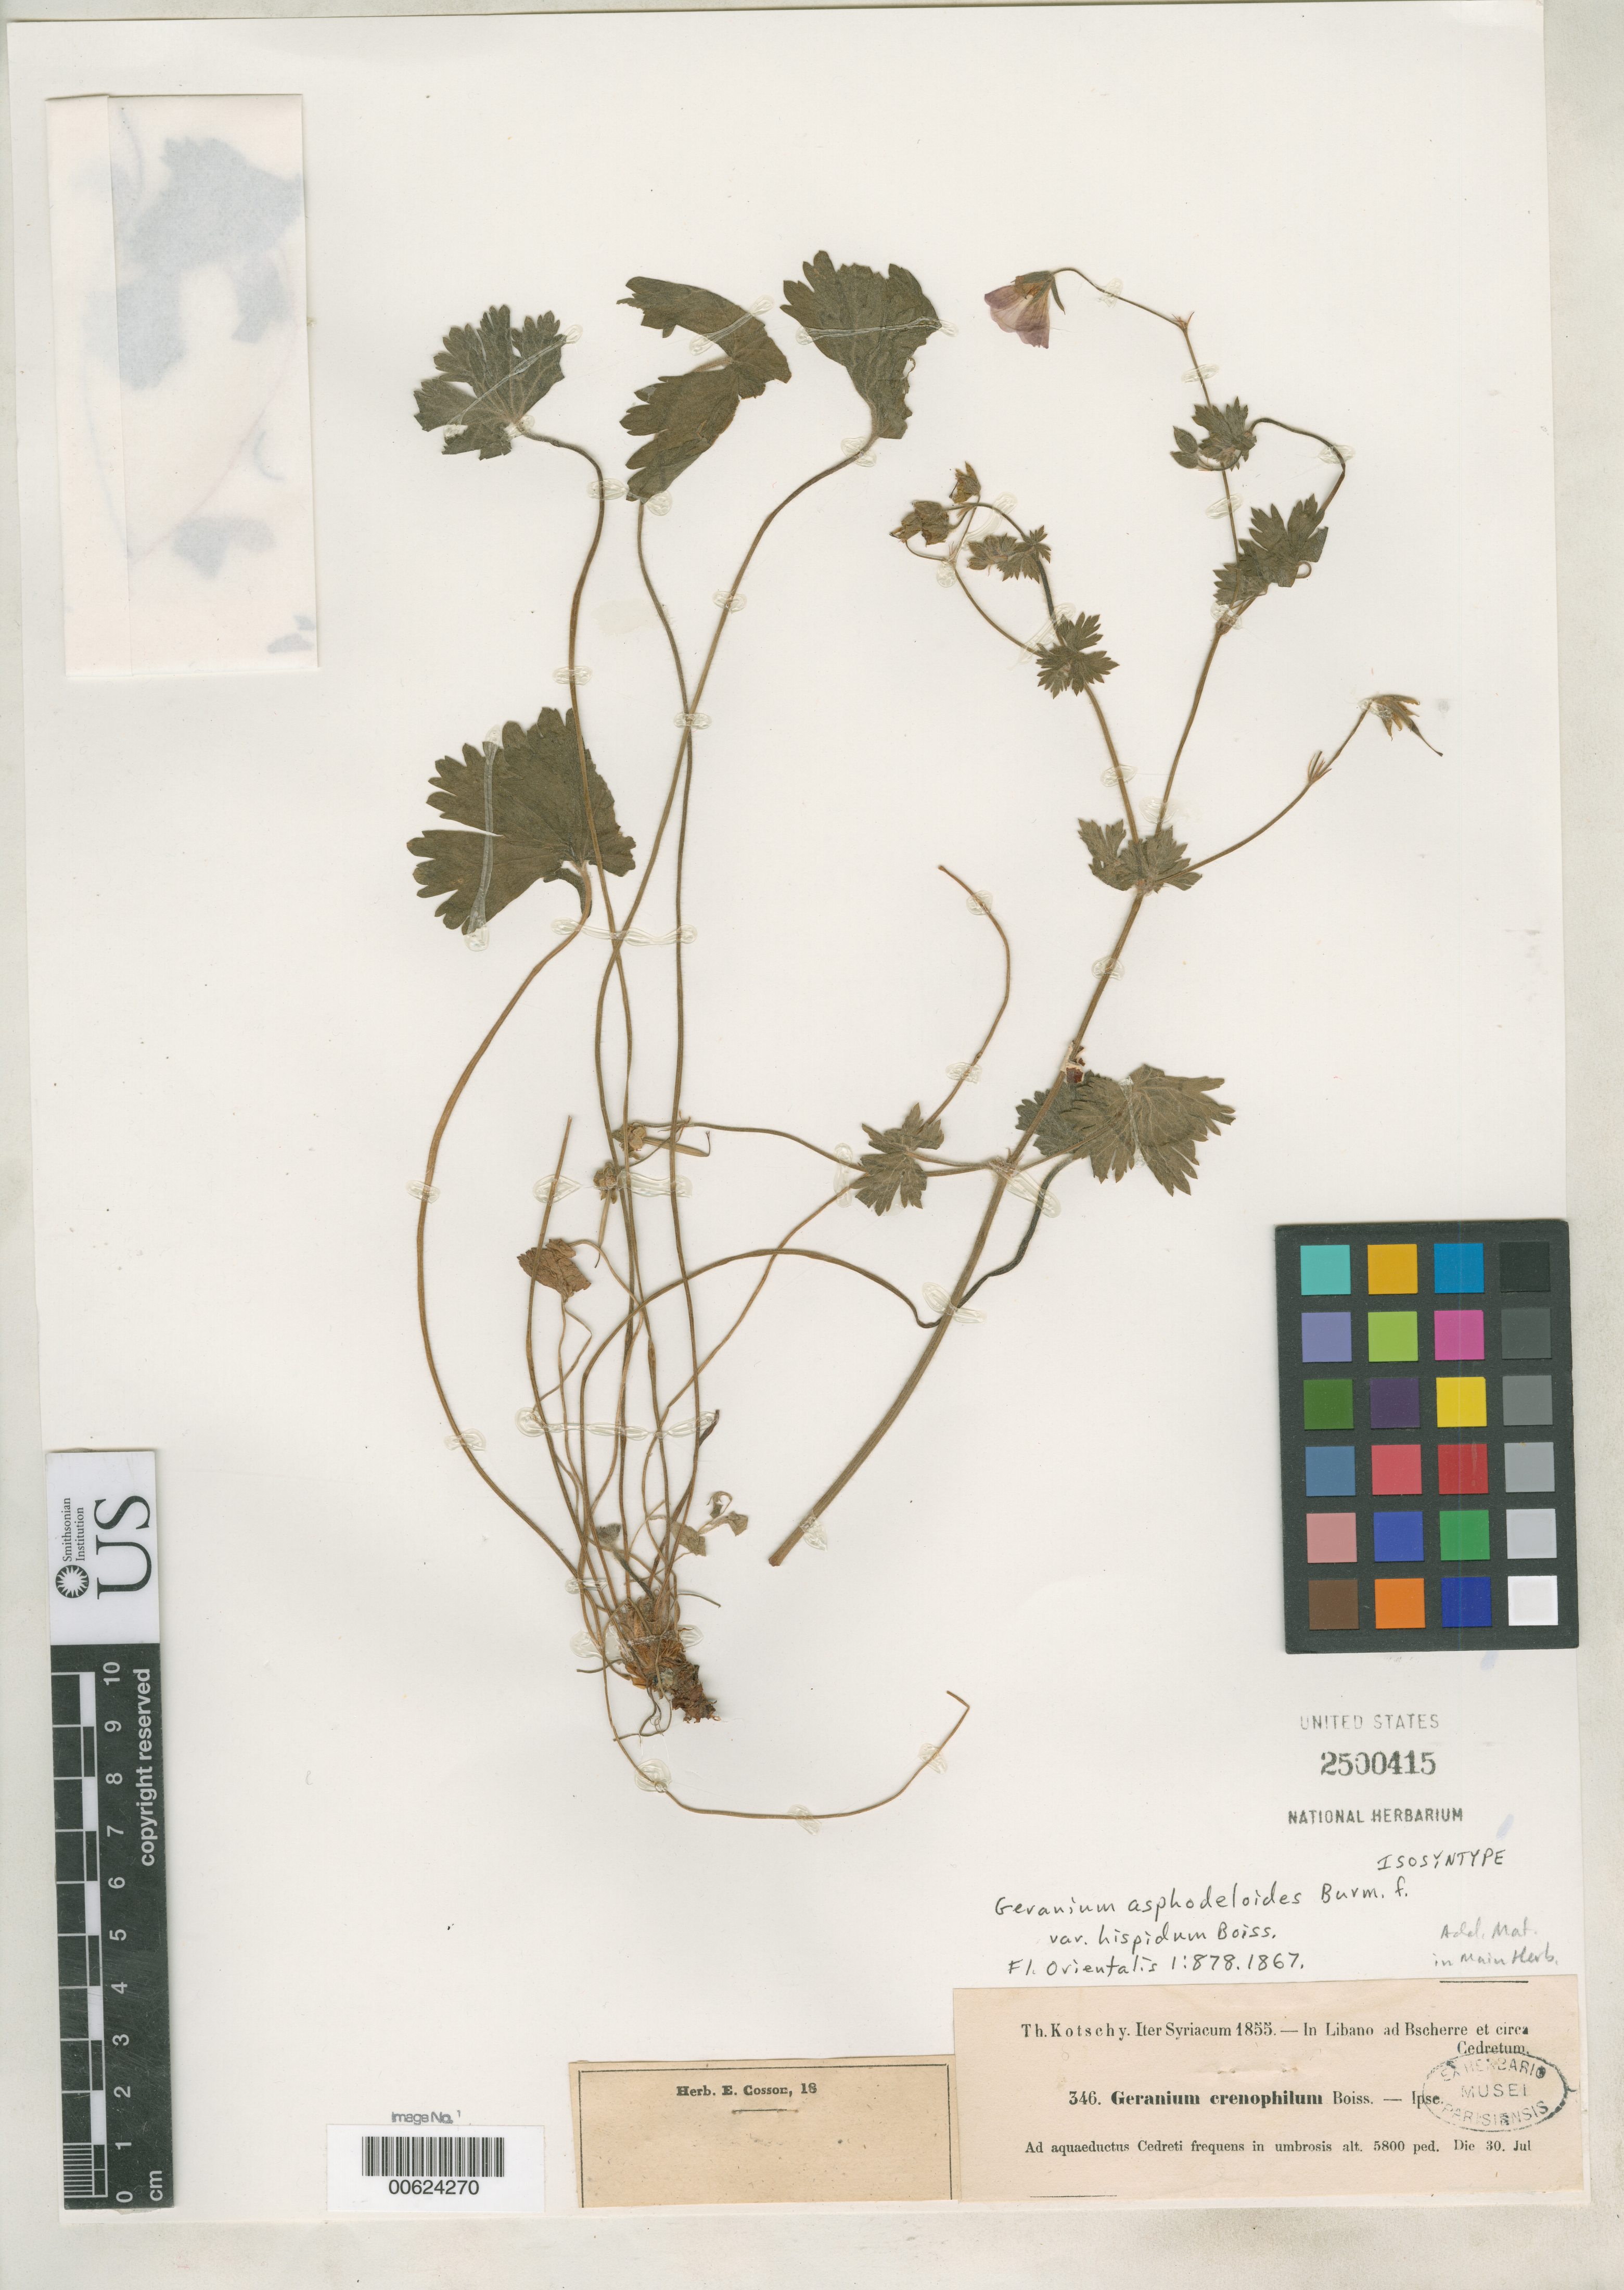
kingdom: Plantae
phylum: Tracheophyta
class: Magnoliopsida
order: Geraniales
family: Geraniaceae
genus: Geranium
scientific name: Geranium asphodeloides var. hispidum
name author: Boiss.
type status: Isosyntype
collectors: K. G. Kotschy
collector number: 346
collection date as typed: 30 Jul 1855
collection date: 1855-07-30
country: Lebanon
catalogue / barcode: US 2500415